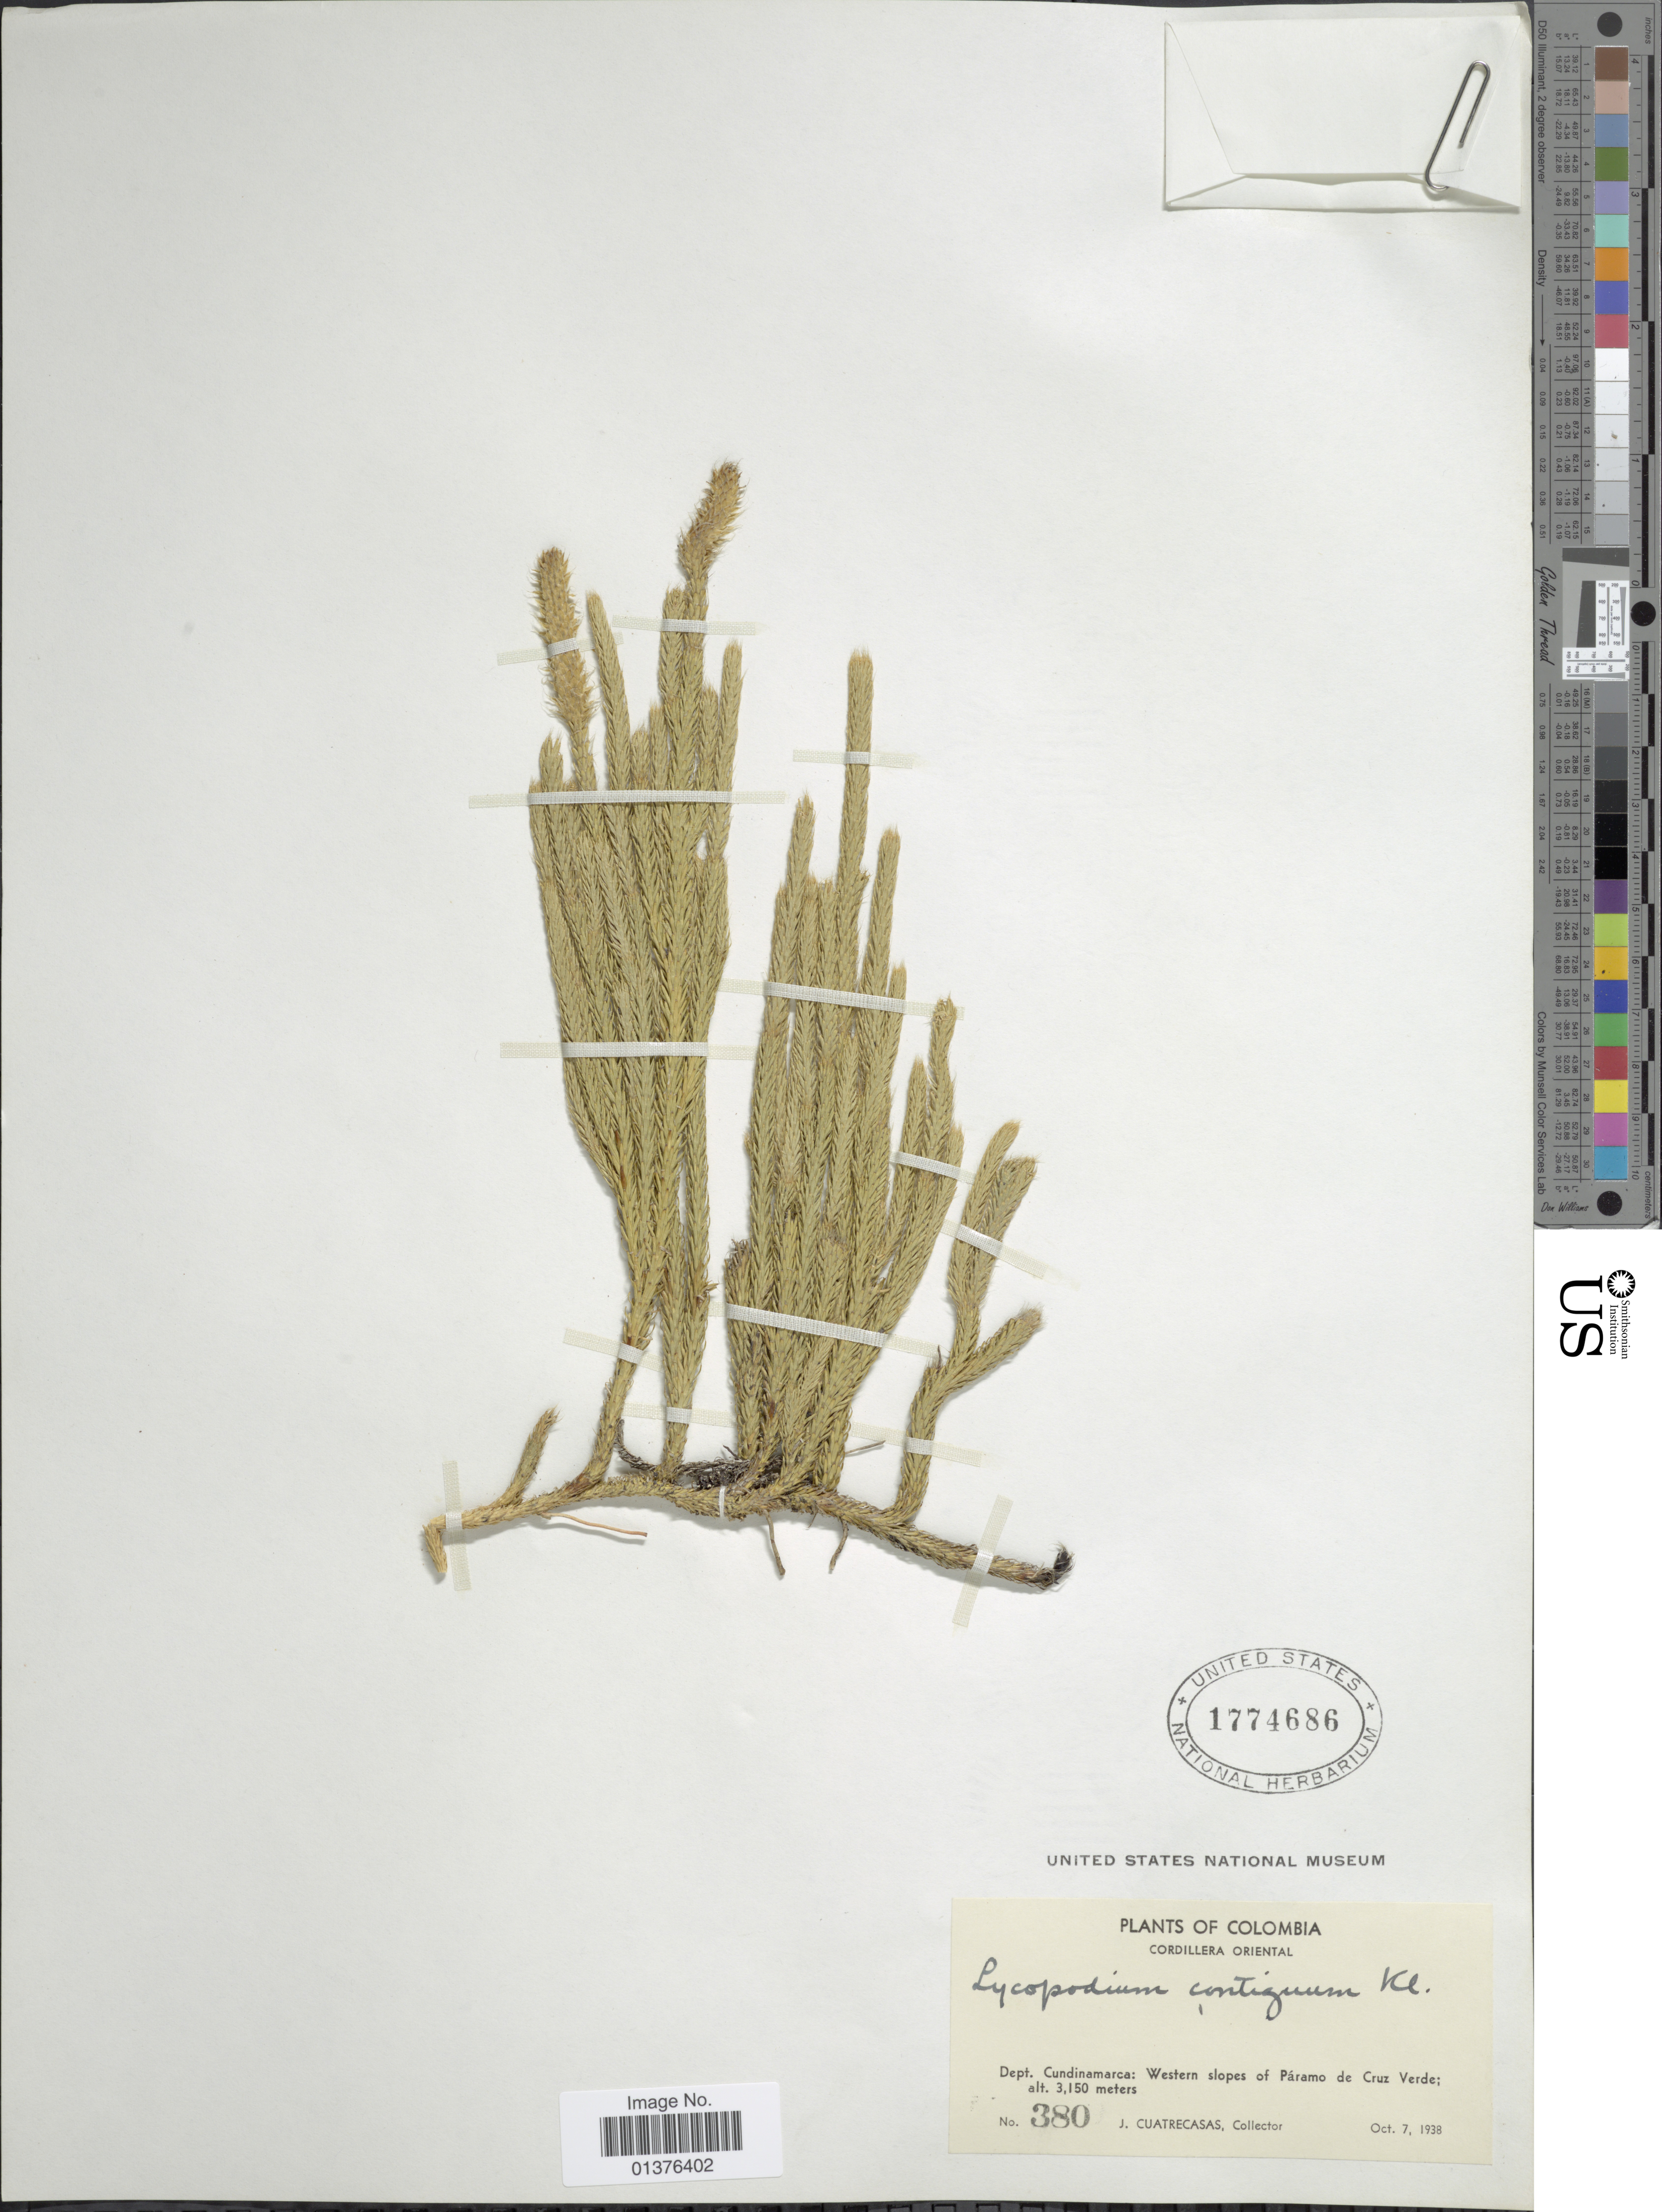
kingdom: Plantae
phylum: Tracheophyta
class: Lycopodiopsida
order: Lycopodiales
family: Lycopodiaceae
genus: Lycopodium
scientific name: Lycopodium clavatum subsp. contiguum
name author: (Klotzsch) B. Øllg.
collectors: J. Cuatrecasas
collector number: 380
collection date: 1938-10-07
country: Colombia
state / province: Cundinamarca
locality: Western slope of Páramo de Cruz Verde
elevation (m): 3150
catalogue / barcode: US 1774686